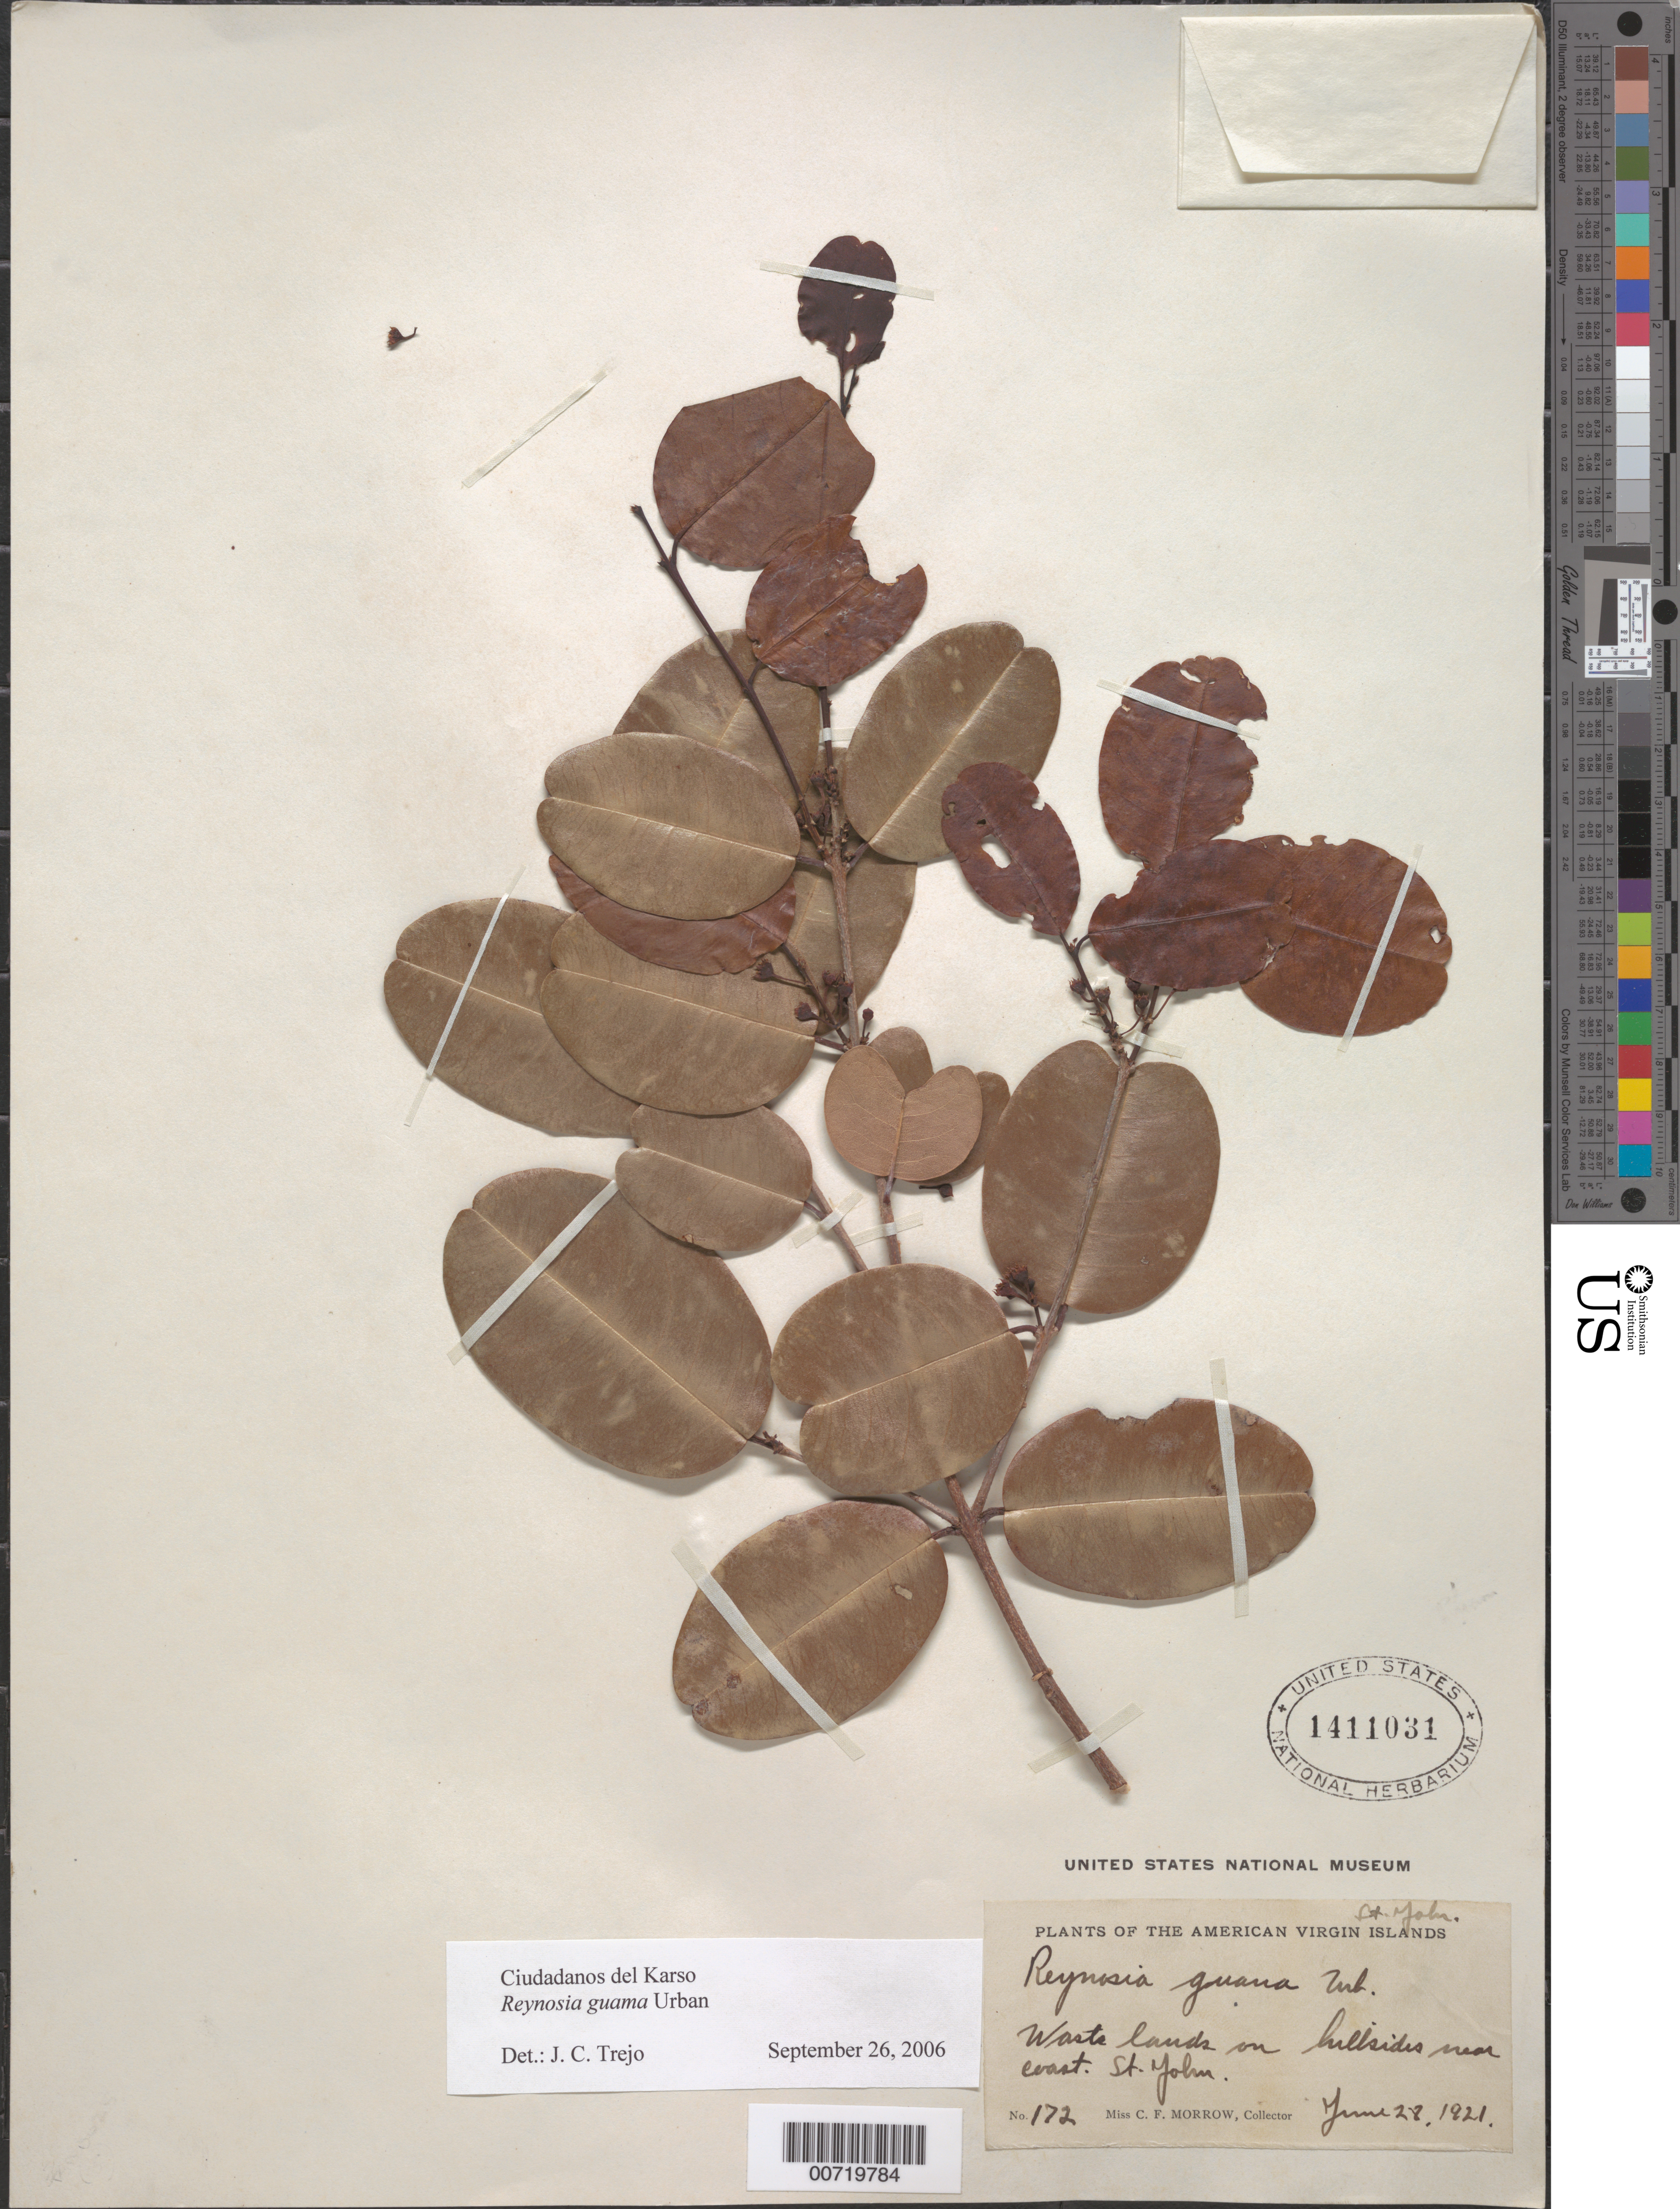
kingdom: Plantae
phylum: Tracheophyta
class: Magnoliopsida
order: Rosales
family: Rhamnaceae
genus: Reynosia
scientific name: Reynosia guama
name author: Urb.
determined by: Trejo-Torres, J. C.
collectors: C. Morrow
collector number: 172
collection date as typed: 28 Jun 1921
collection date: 1921-06-28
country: U.S. Virgin Islands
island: St. John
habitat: Waste lands on hillsides near coast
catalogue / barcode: US 1411031